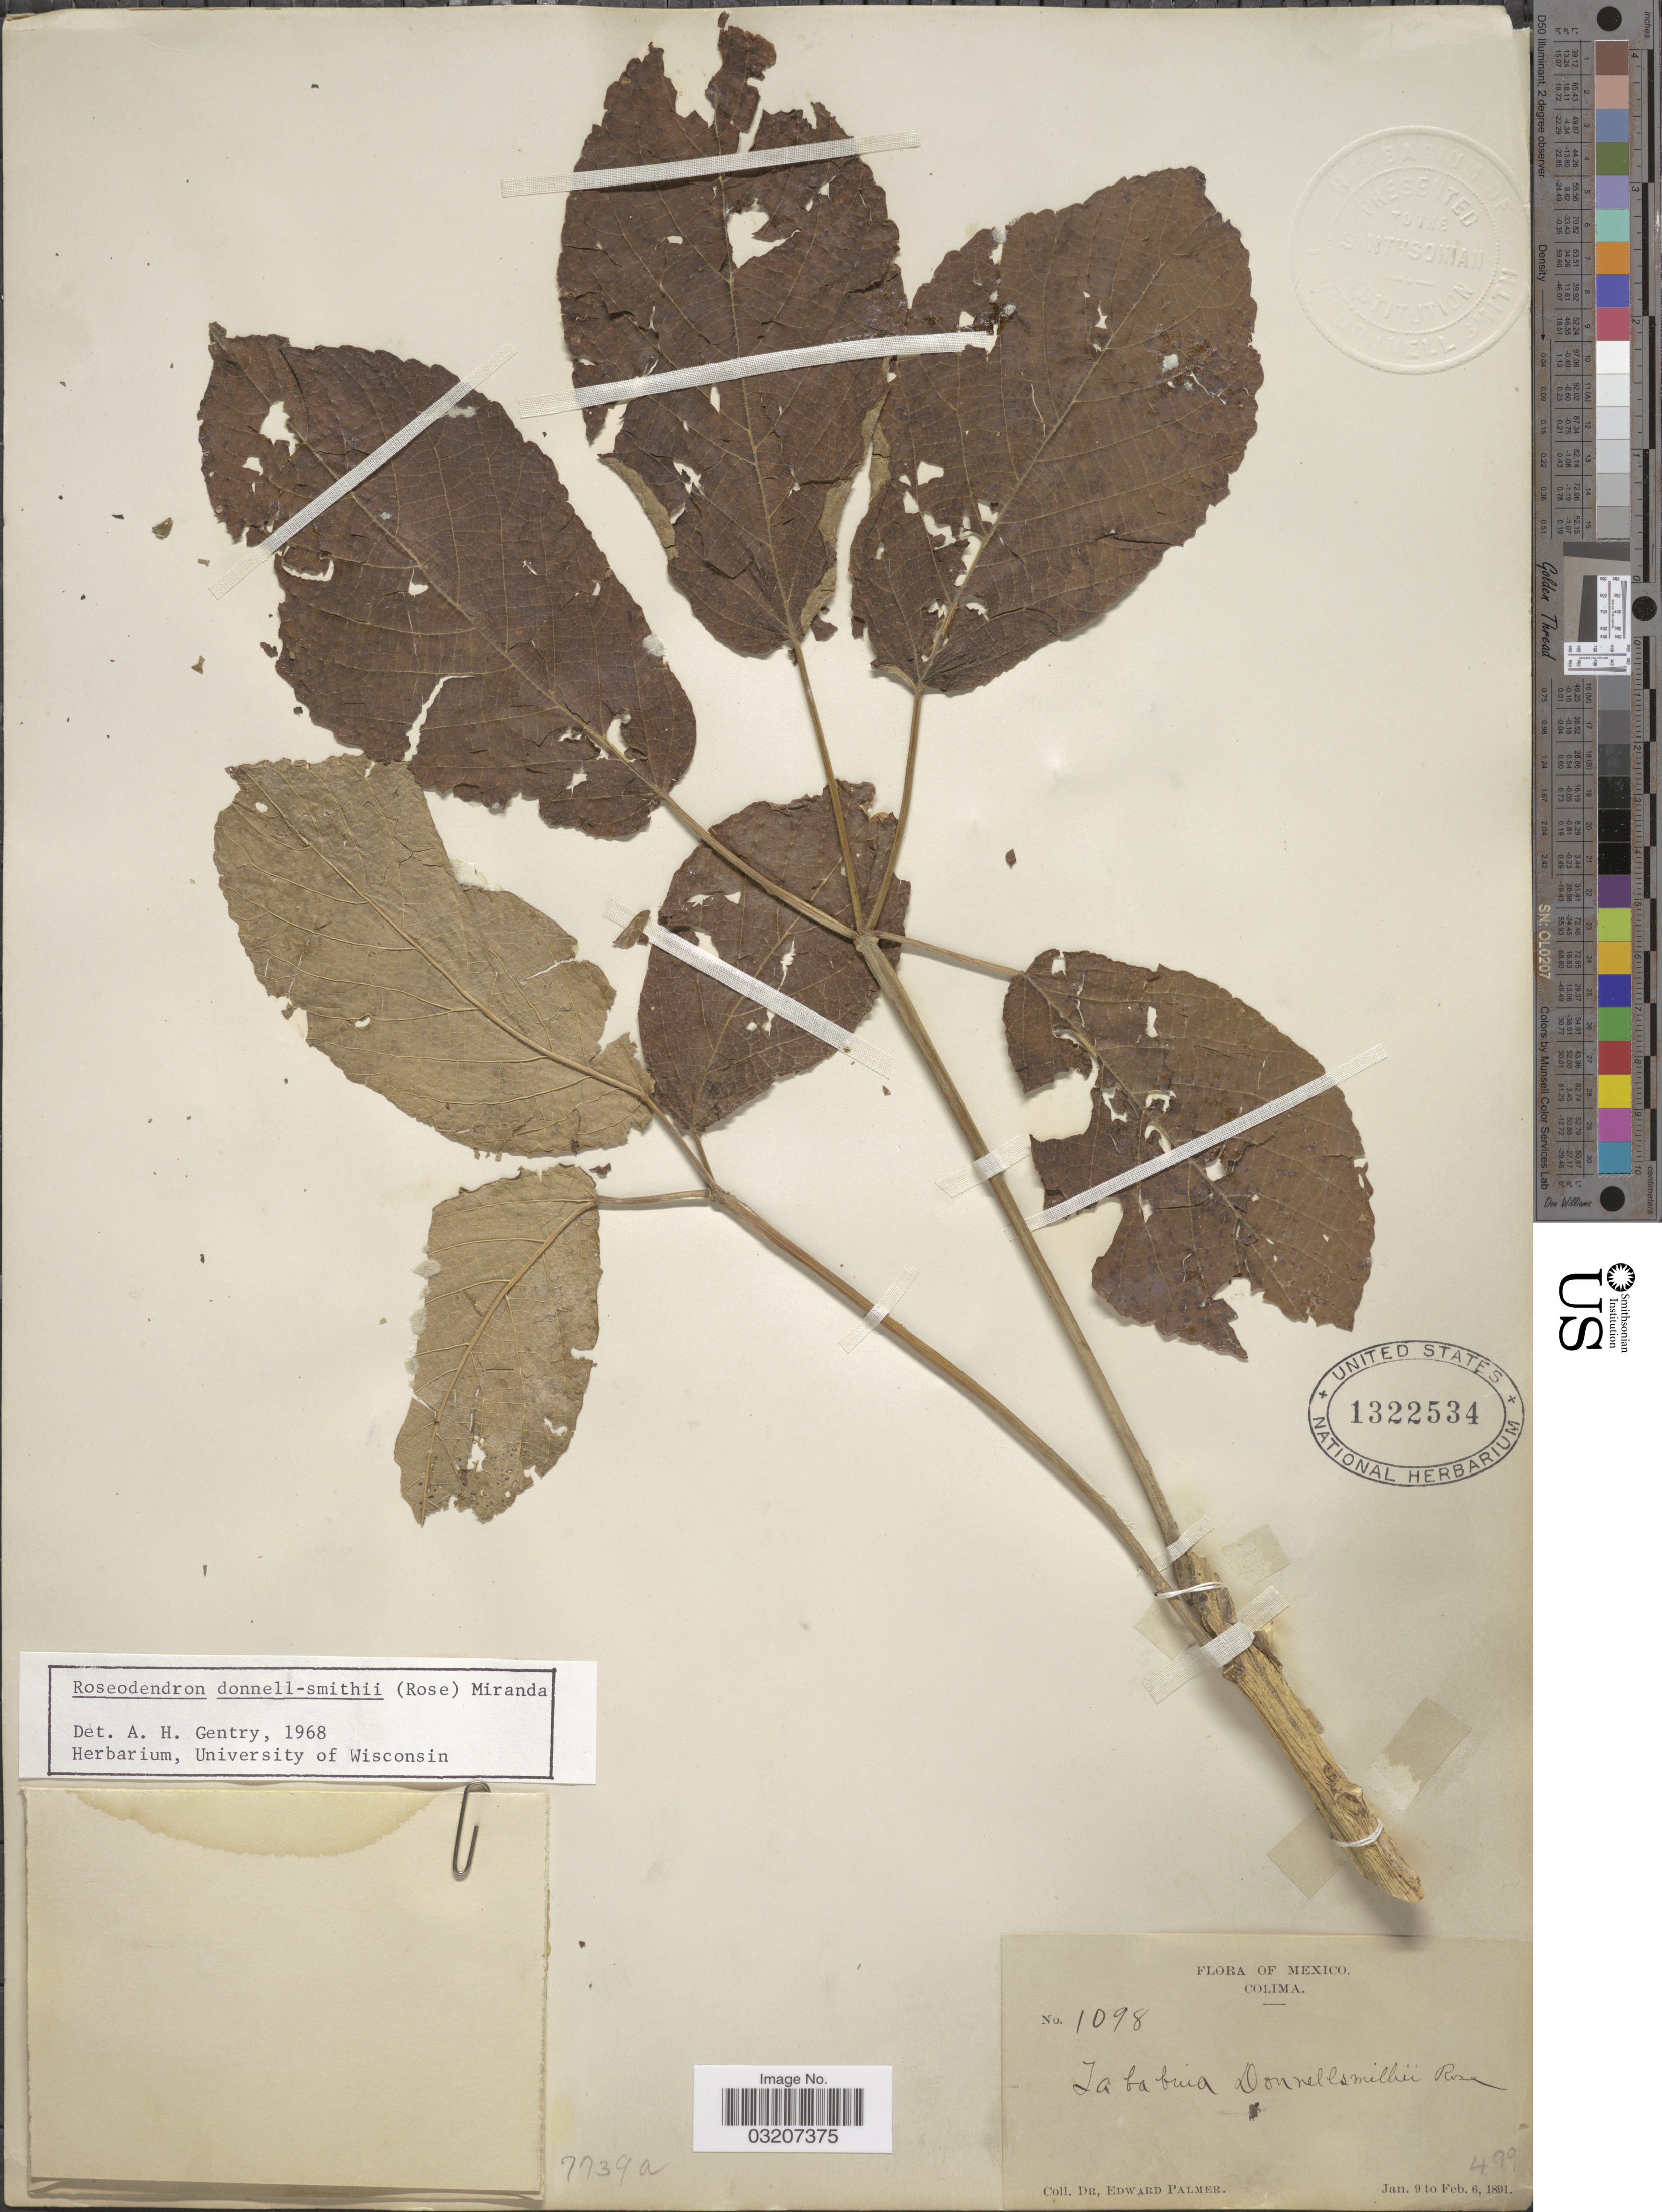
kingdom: Plantae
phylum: Tracheophyta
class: Magnoliopsida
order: Lamiales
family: Bignoniaceae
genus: Roseodendron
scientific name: Roseodendron donnell-smithii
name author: (Rose) Miranda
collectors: E. Palmer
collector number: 1098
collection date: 1891-01-09/1891-02-06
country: Mexico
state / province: Colima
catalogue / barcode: US 1322534